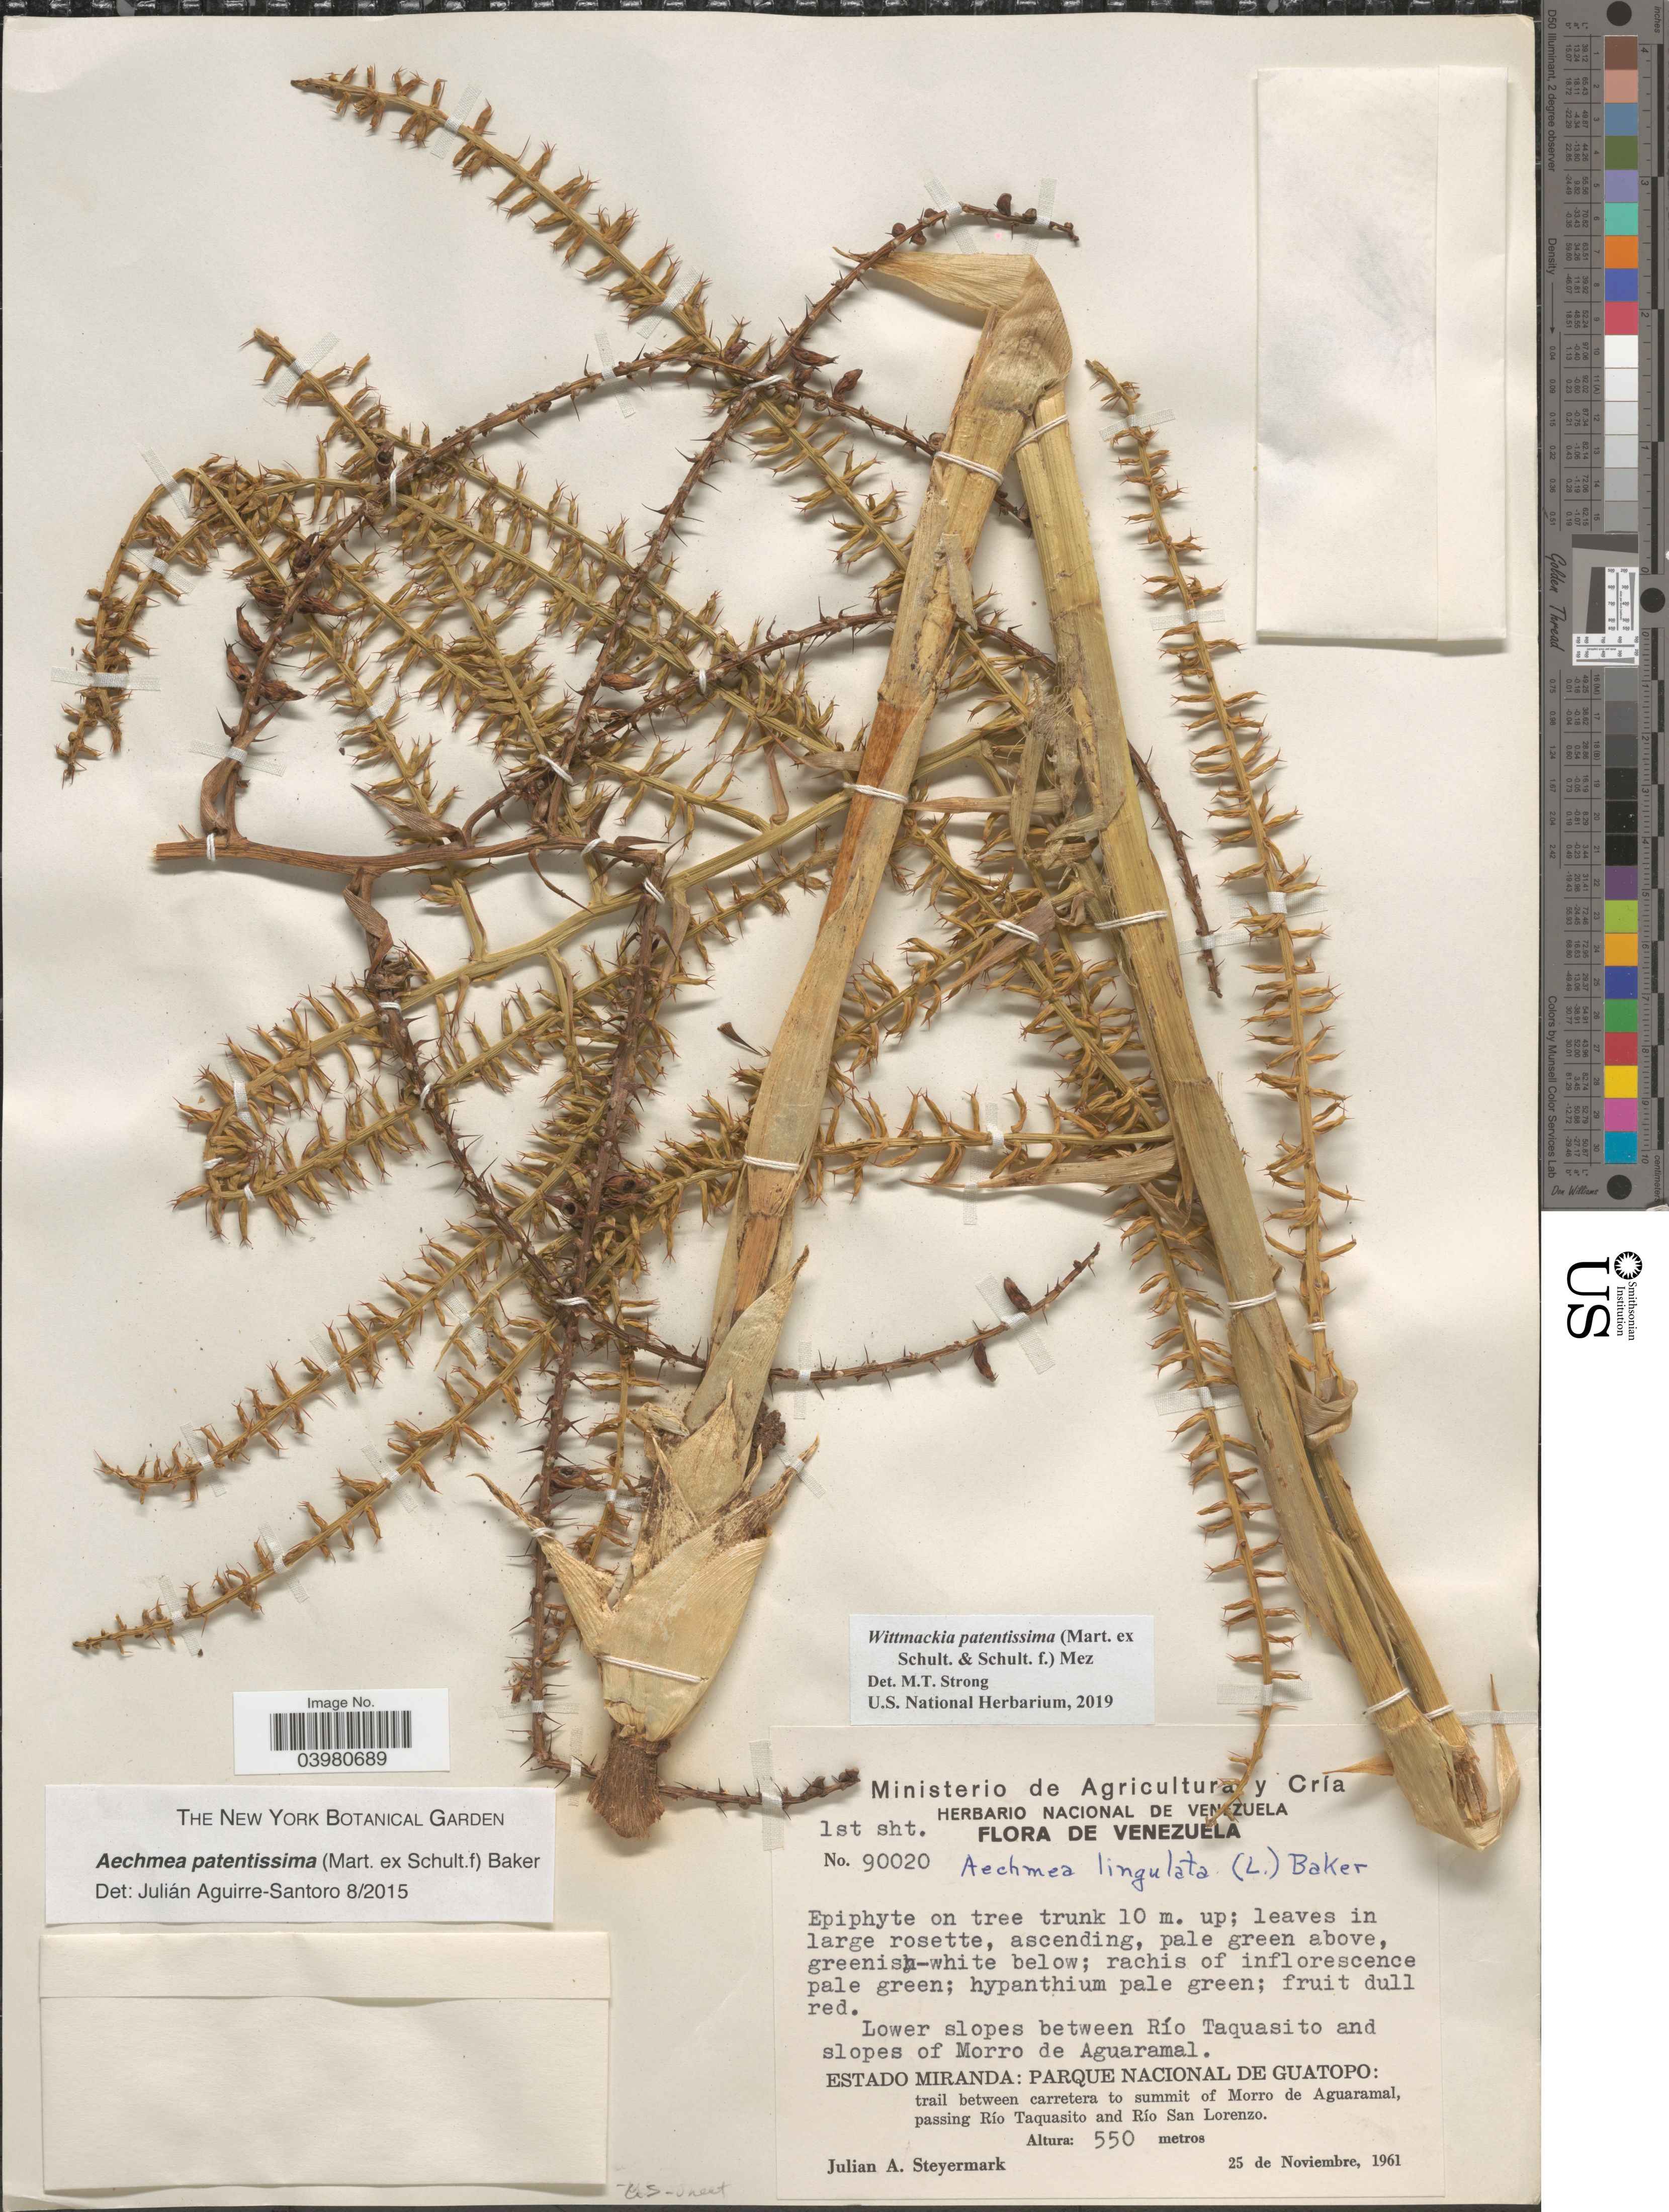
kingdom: Plantae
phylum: Tracheophyta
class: Liliopsida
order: Poales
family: Bromeliaceae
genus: Wittmackia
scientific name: Wittmackia patentissima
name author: (Mart. ex Schult. f.) Mez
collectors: J. Steyermark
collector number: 90020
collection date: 1961-11-25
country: Venezuela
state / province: Miranda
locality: Lower slopes between Río Taquasito and slopes of Morro de Aguaramal. Parque Nacional de Guatopo: trail between carretera to summit of Morro de Aguaramal, passing Río Taquasito and Río San Lorenzo.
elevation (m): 550